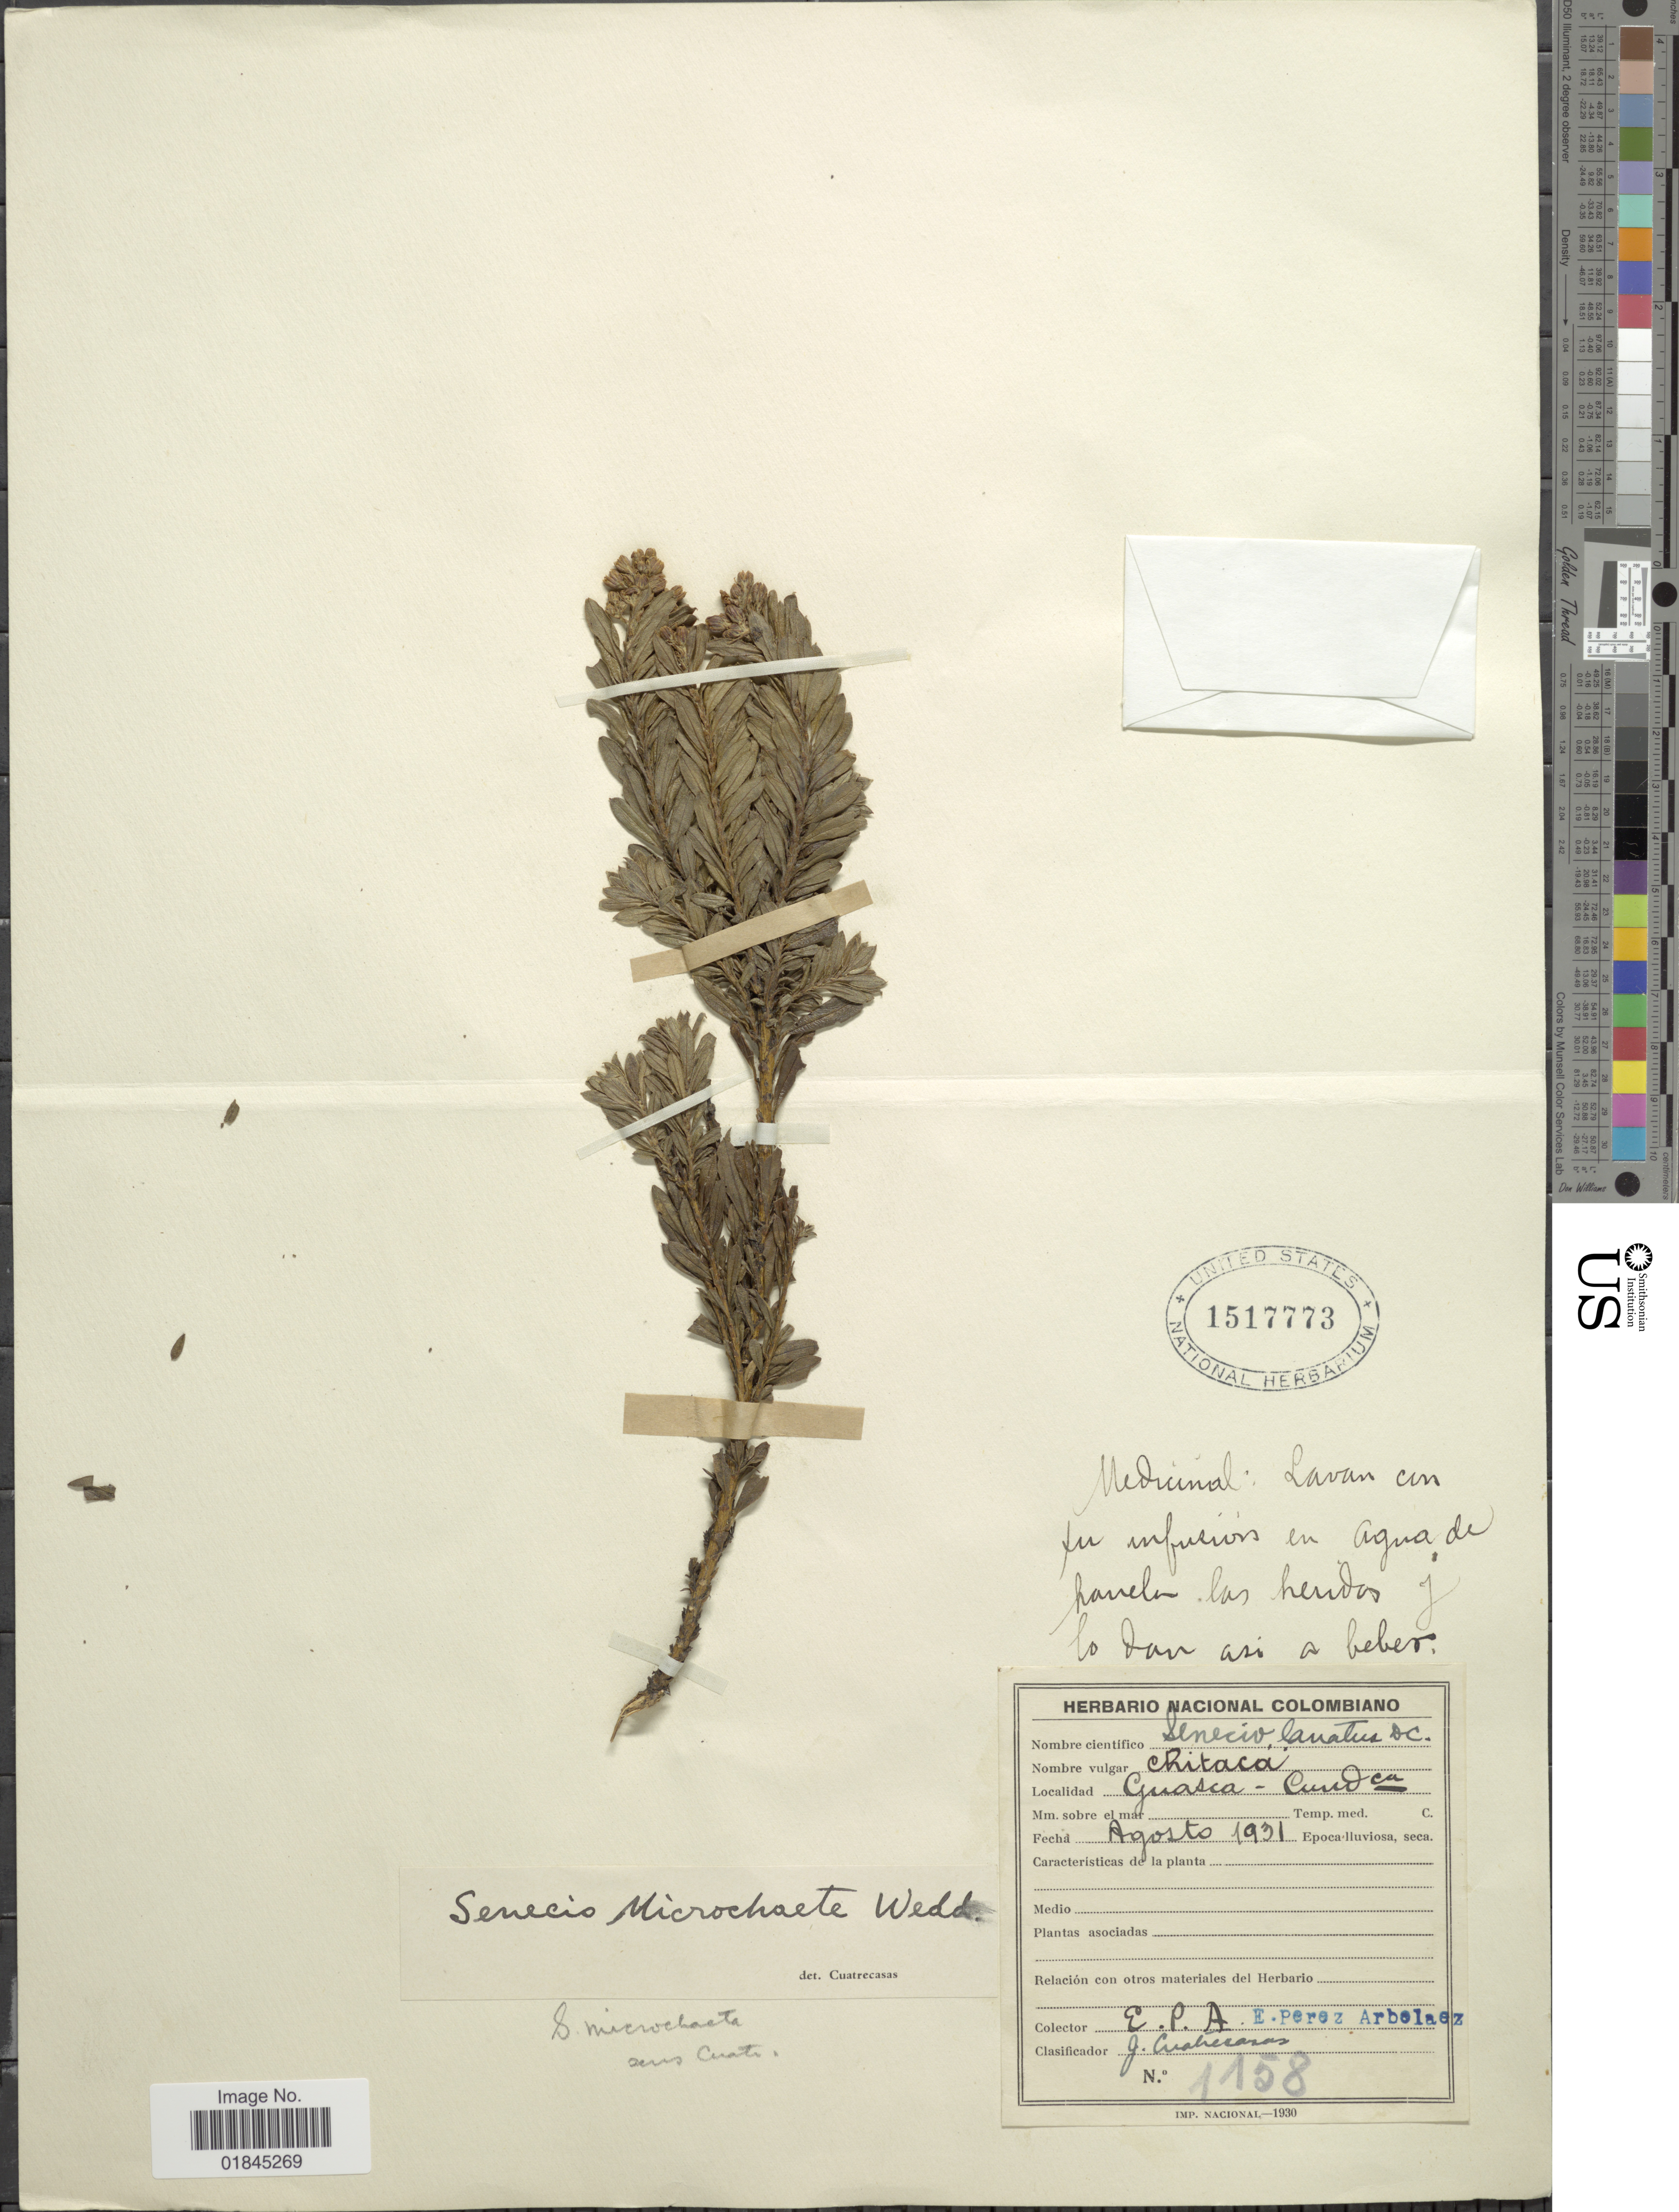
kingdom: Plantae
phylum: Tracheophyta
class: Magnoliopsida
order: Asterales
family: Asteraceae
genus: Pentacalia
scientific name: Pentacalia corymbosa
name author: (Benth.) Cuatrec.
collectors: E. Pérez Arbeláez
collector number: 1158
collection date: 1931-08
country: Colombia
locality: Guasca - Cund.ca.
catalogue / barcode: US 1517773